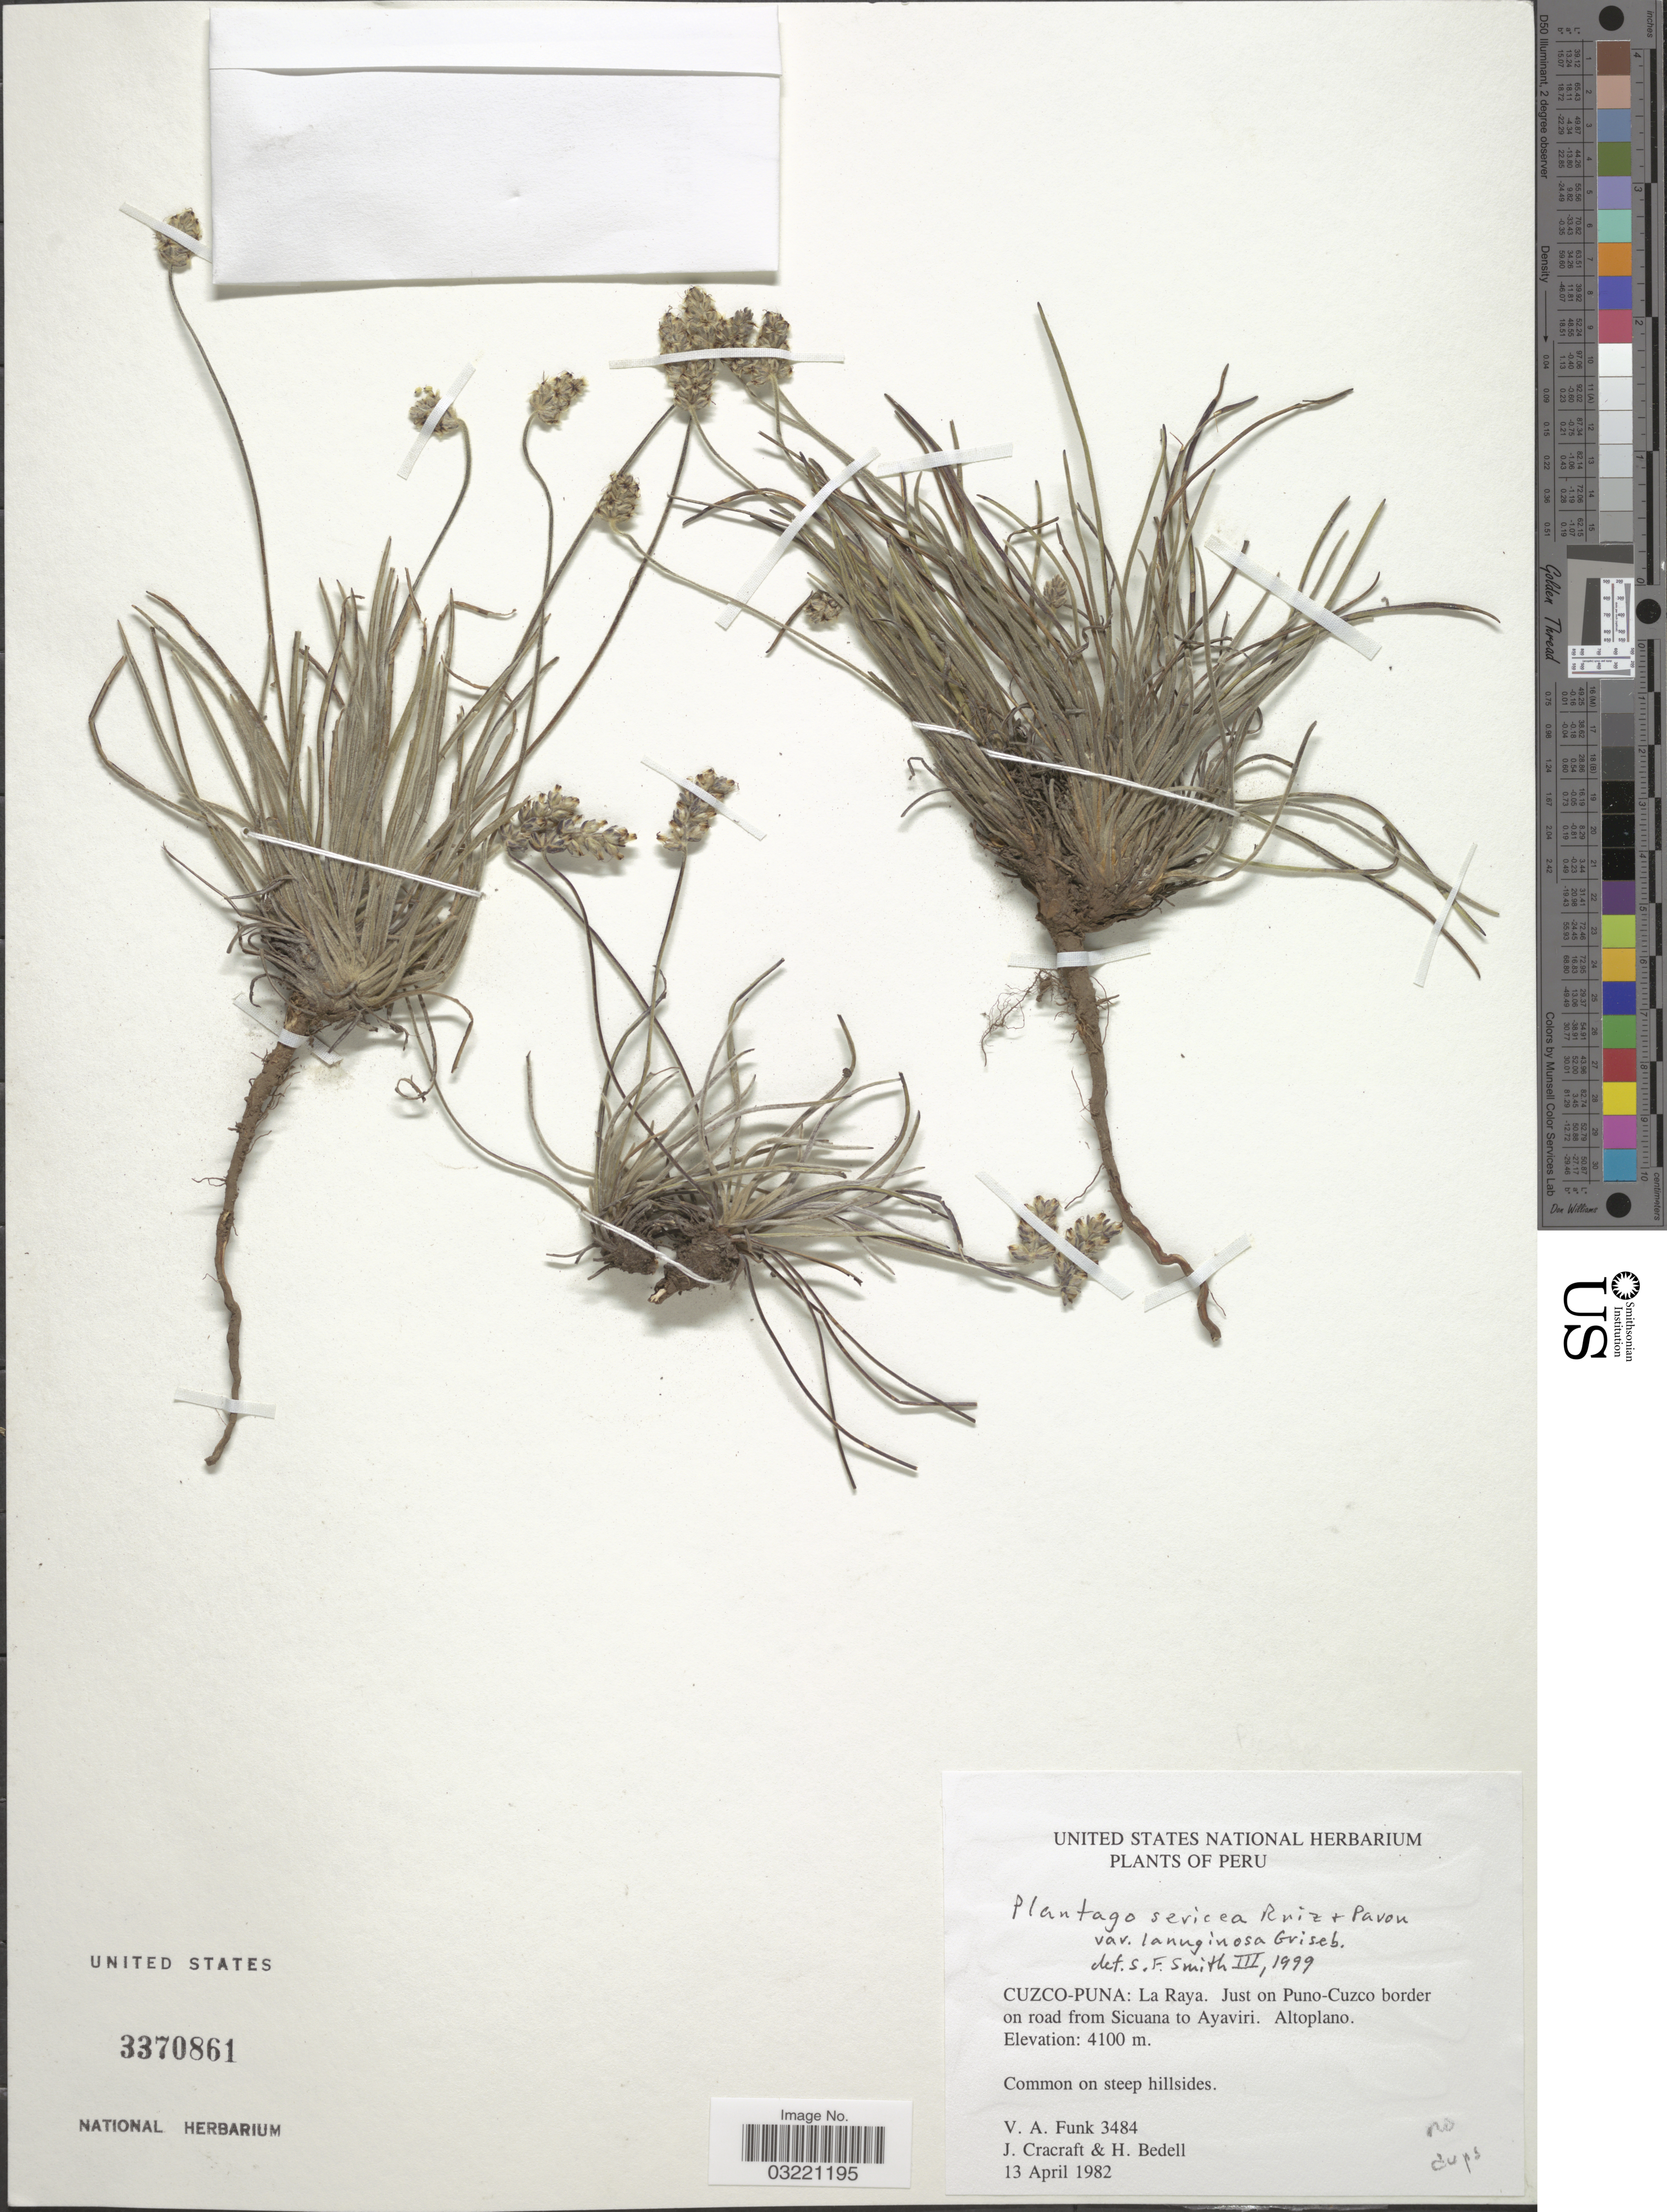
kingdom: Plantae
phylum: Tracheophyta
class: Magnoliopsida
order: Lamiales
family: Plantaginaceae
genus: Plantago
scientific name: Plantago sericea var. lanuginosa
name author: Griseb.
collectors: V. Funk, J. L. Cracraft & H. Bedell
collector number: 3484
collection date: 1982-04-13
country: Peru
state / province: Cusco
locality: Cuzco-Puna: La Raya. Just on Puno-Cuzco border on road from Sicuana to Ayaviri.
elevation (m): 4100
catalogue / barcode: US 3370861